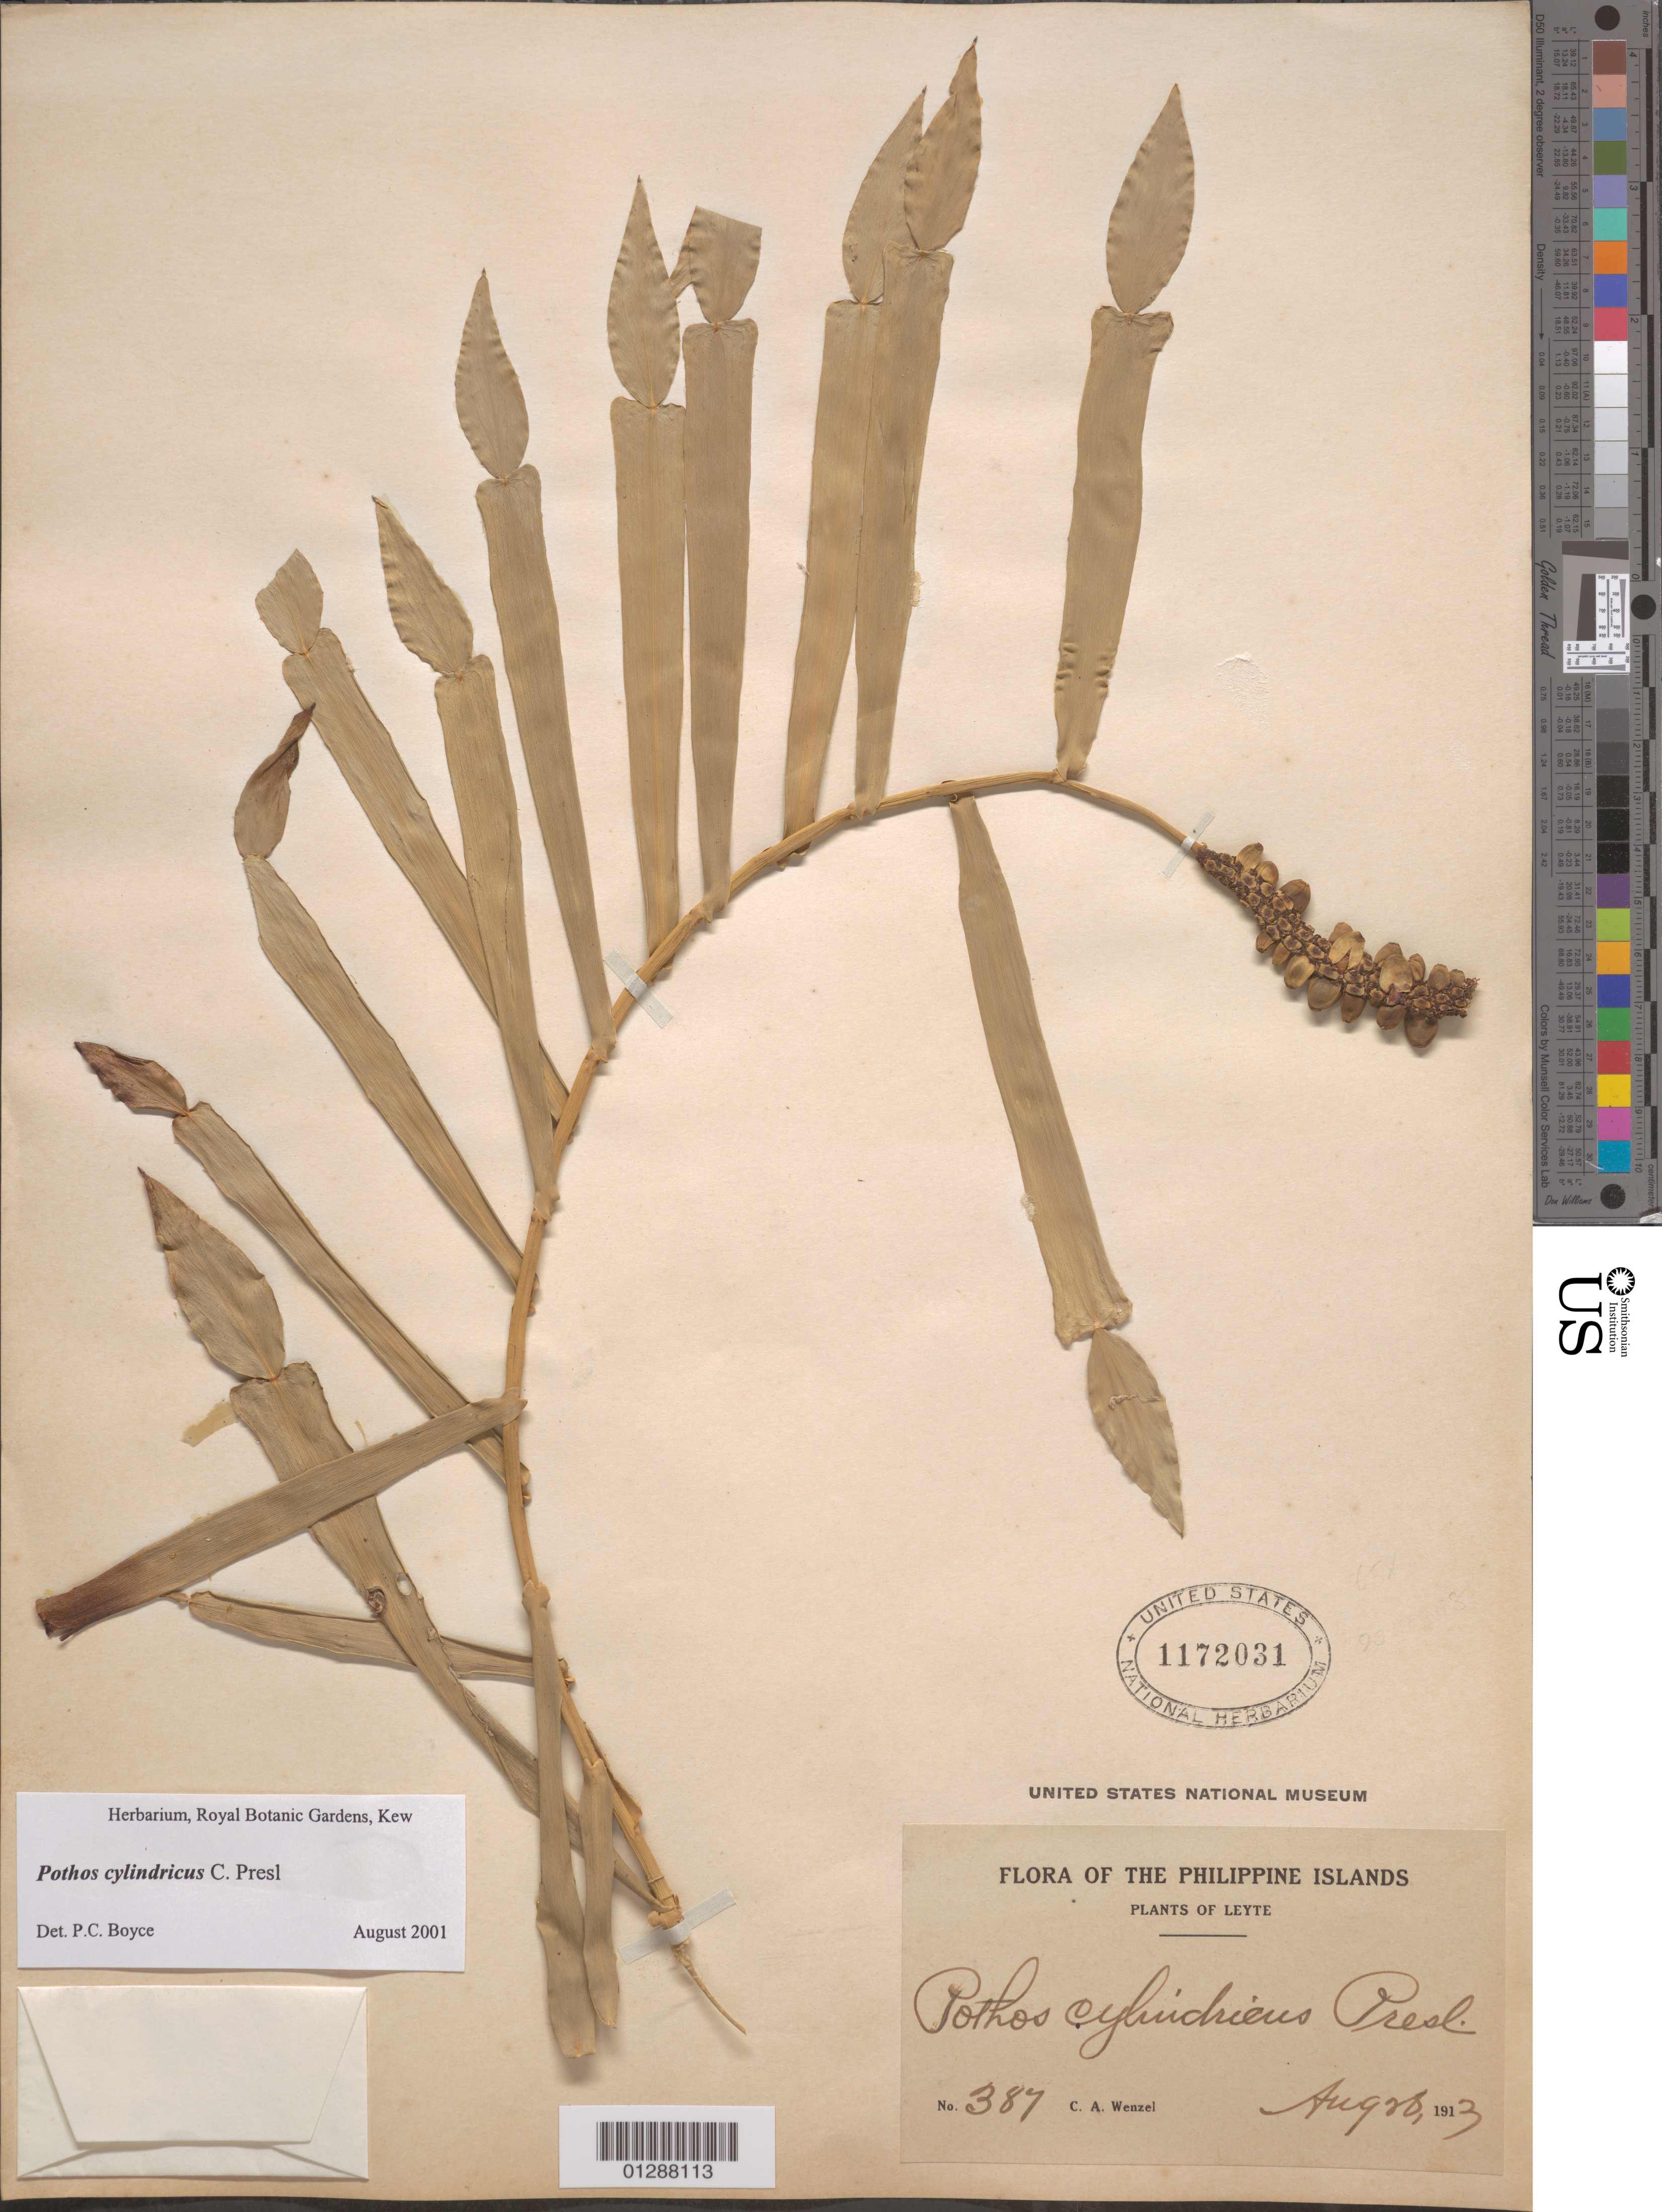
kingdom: Plantae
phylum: Tracheophyta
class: Liliopsida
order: Alismatales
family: Araceae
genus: Pothos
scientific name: Pothos cylindricus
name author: C. Presl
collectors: C. Wenzel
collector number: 387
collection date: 1913-08-20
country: Philippines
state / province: Eastern Visayas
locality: Leyte.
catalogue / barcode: US 1172031